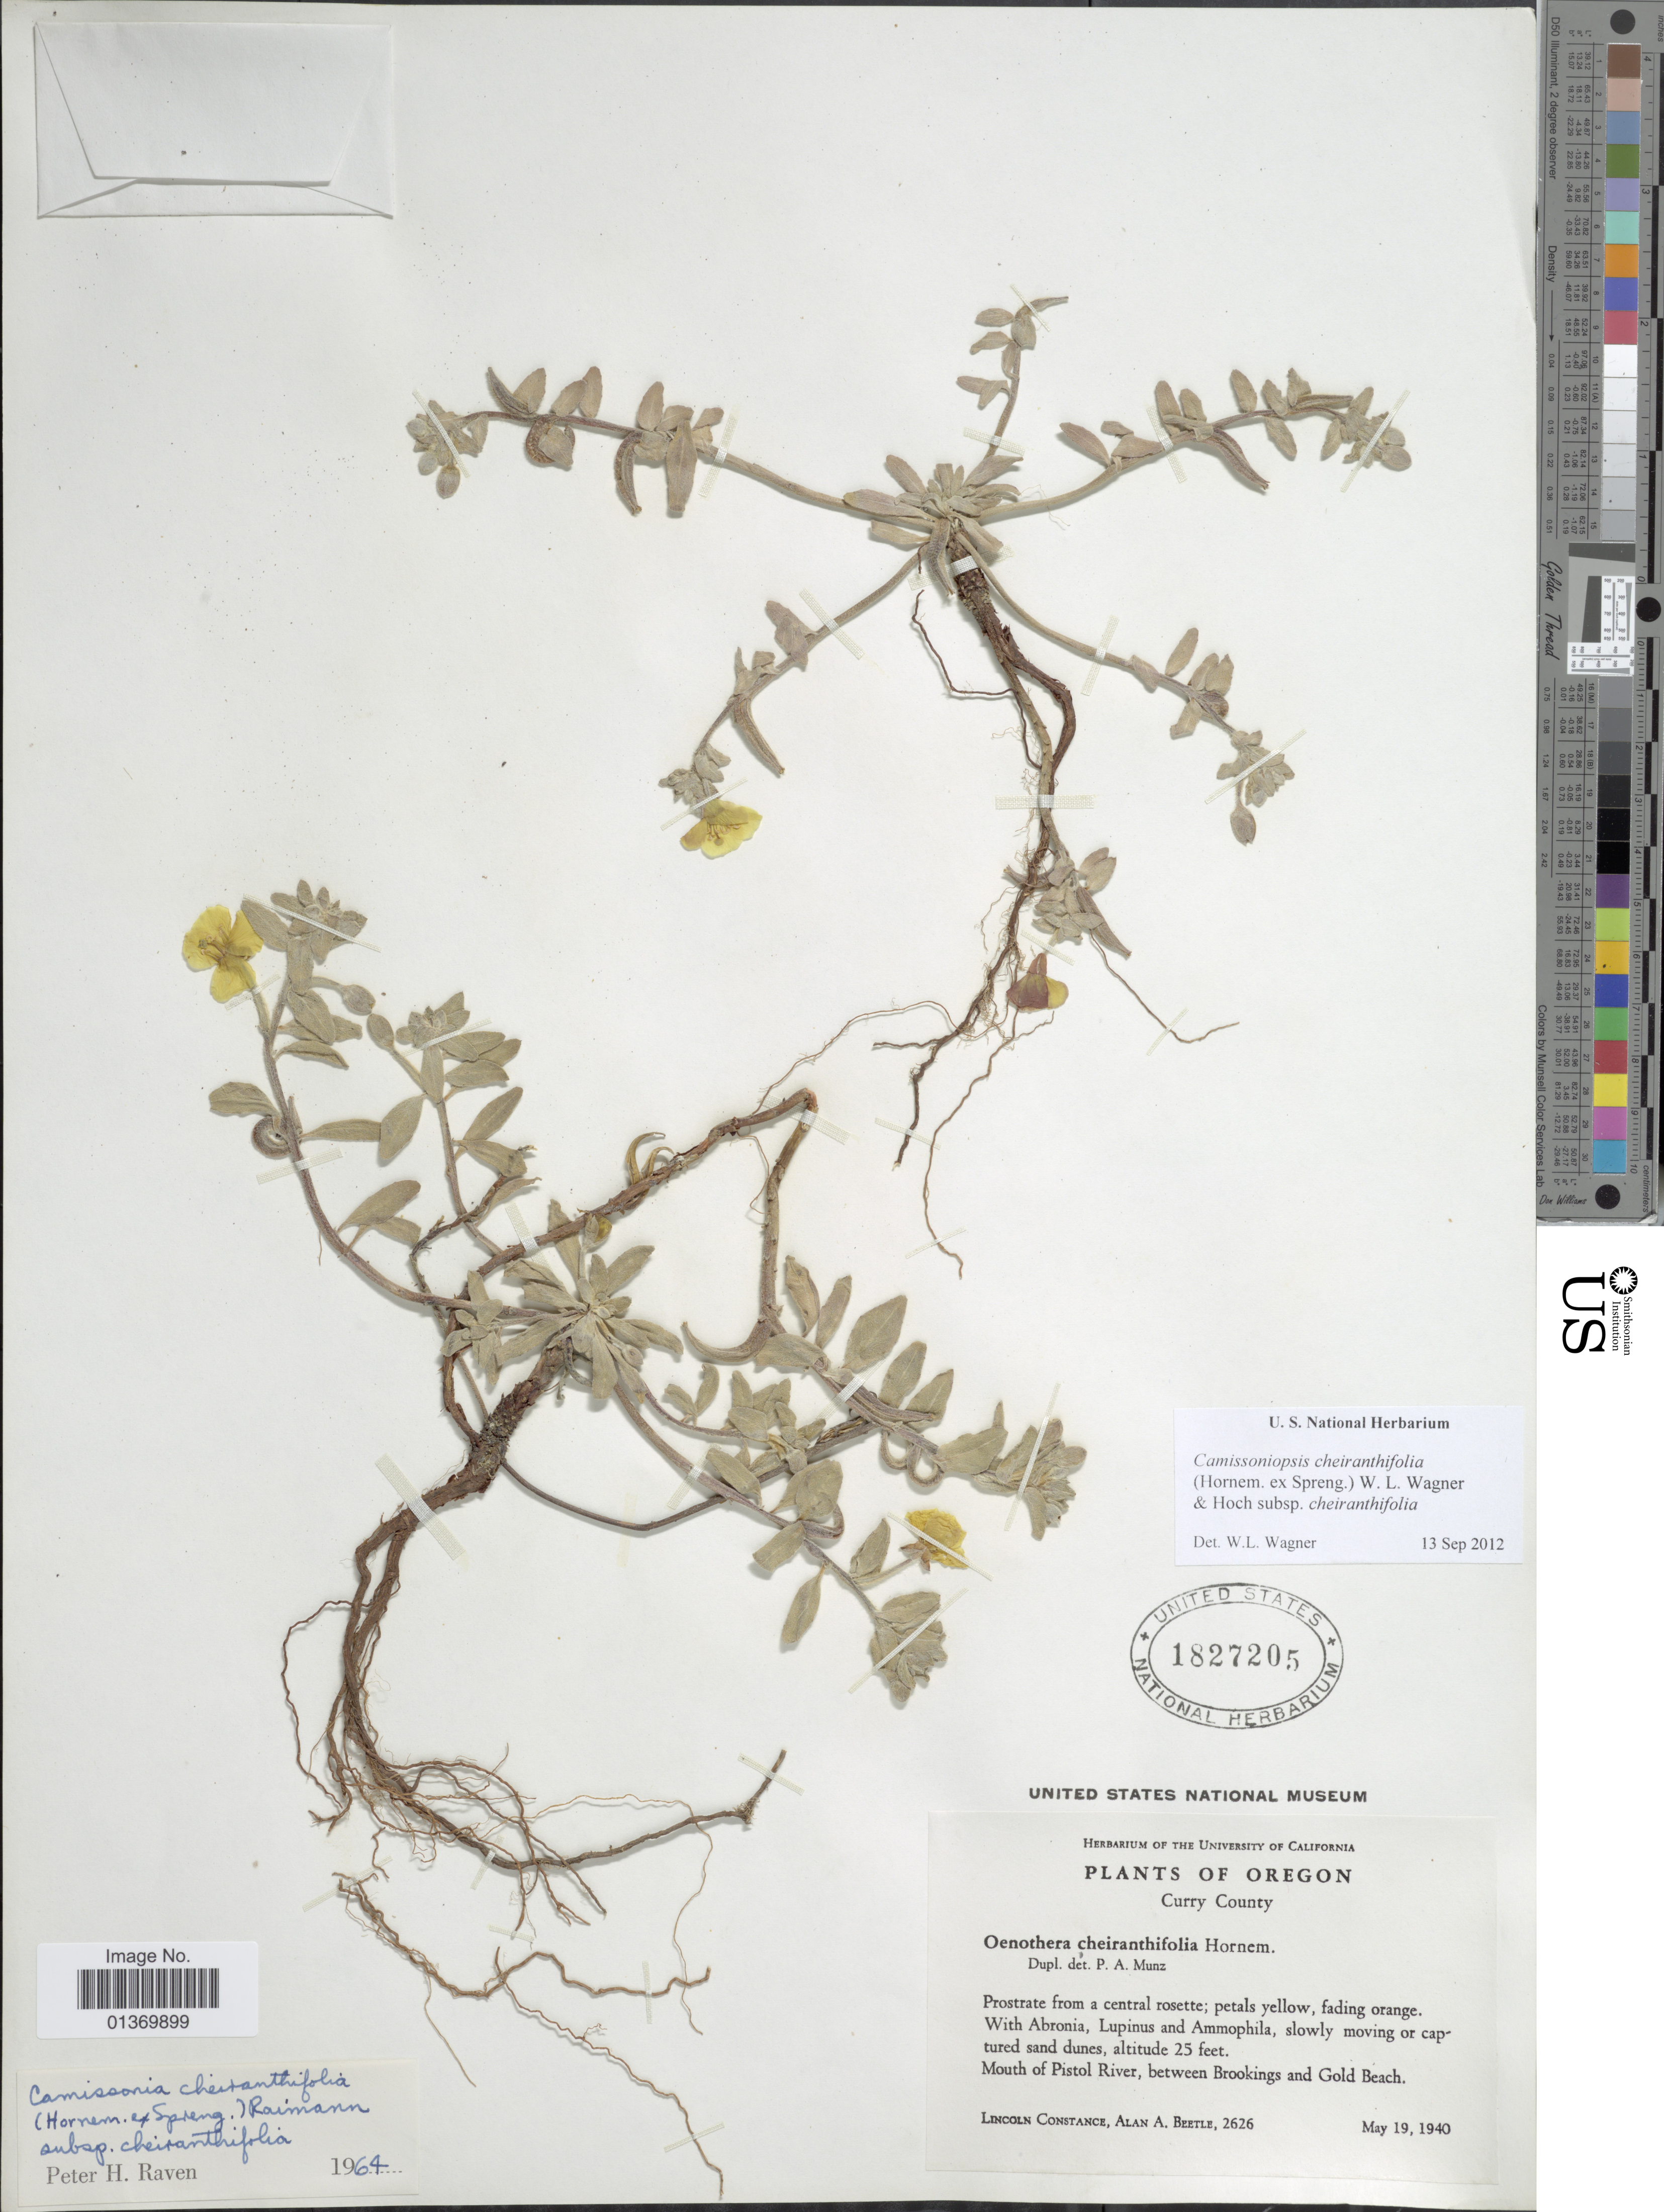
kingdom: Plantae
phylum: Tracheophyta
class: Magnoliopsida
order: Myrtales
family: Onagraceae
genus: Camissoniopsis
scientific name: Camissoniopsis cheiranthifolia subsp. cheiranthifolia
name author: (Hornem. ex Spreng.) W.L. Wagner & Hoch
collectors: L. Constance & A. A. Beetle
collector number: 2626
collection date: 1940-05-19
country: United States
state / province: Oregon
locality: Curry County, Mouth of Pistol River, between Brookings and Gold Beach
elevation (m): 8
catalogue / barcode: US 1827205